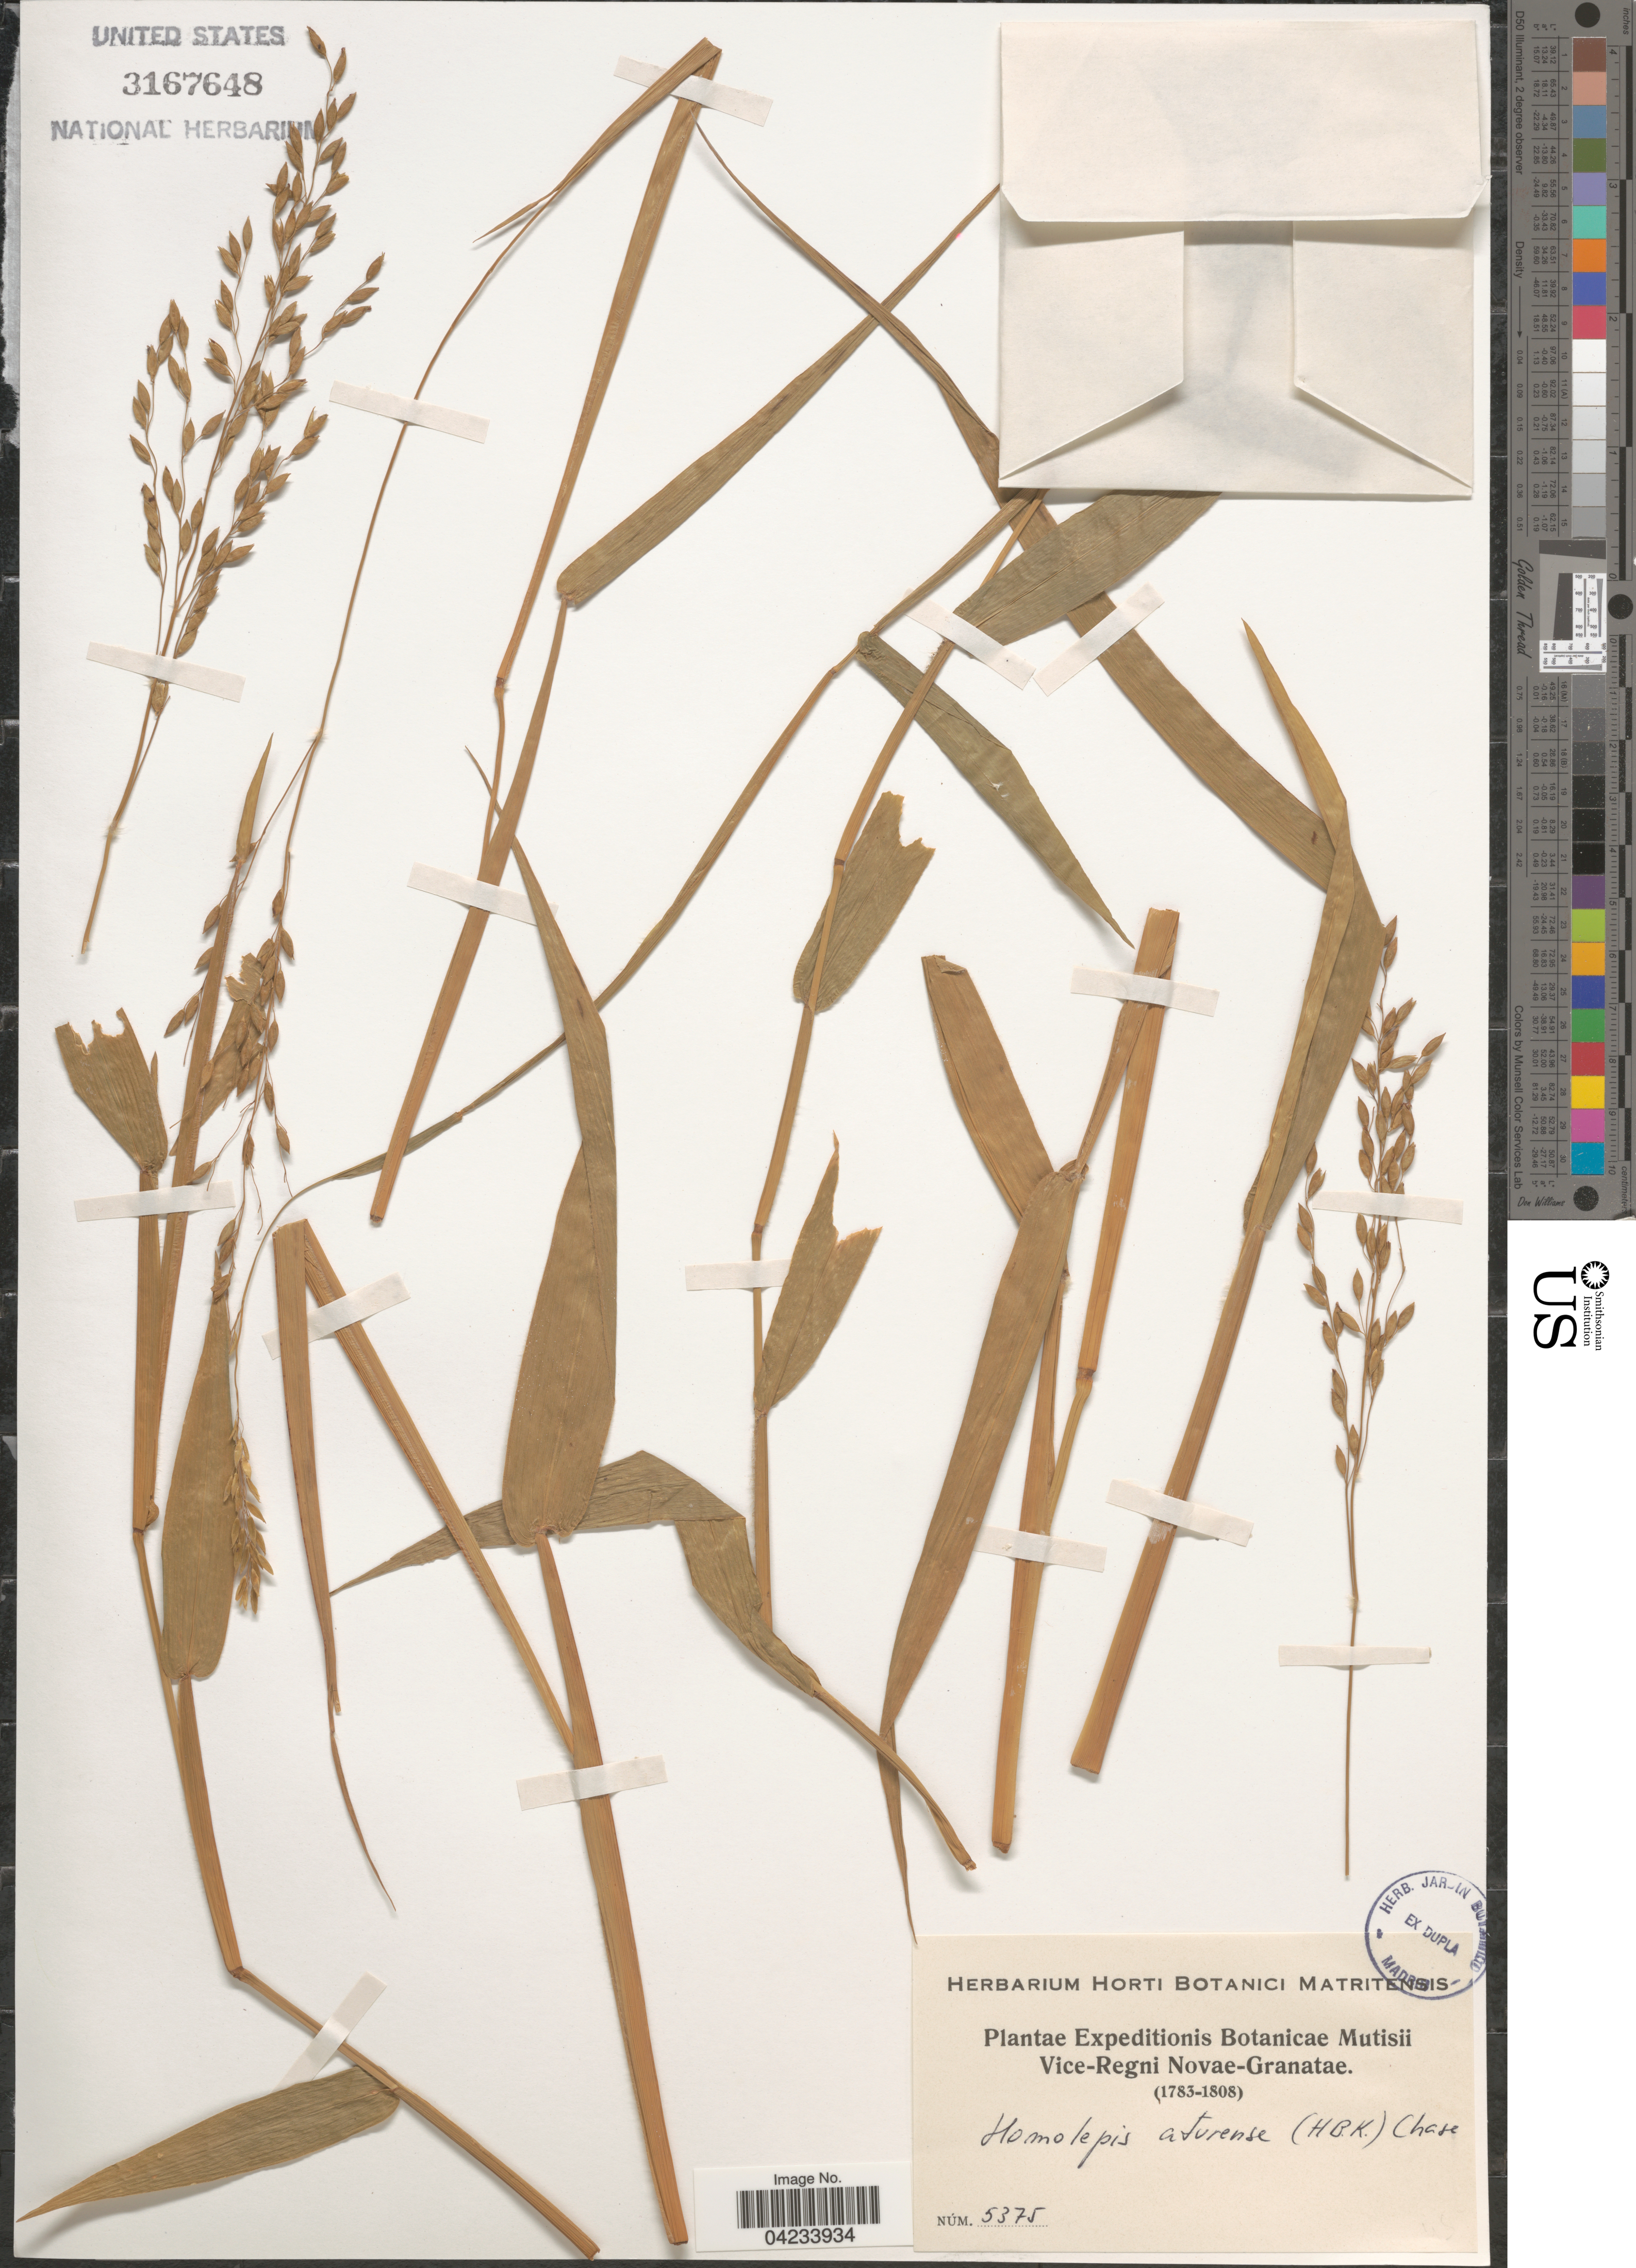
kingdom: Plantae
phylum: Tracheophyta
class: Liliopsida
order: Poales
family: Poaceae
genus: Homolepis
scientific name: Homolepis aturensis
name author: (Kunth) Chase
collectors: ex herb. Horti Botanici Matritensis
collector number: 5375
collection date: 1783/1808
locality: Expeditionis Botanicae Mutisii Vice-Regni Novae-Granatae.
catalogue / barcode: US 3167648